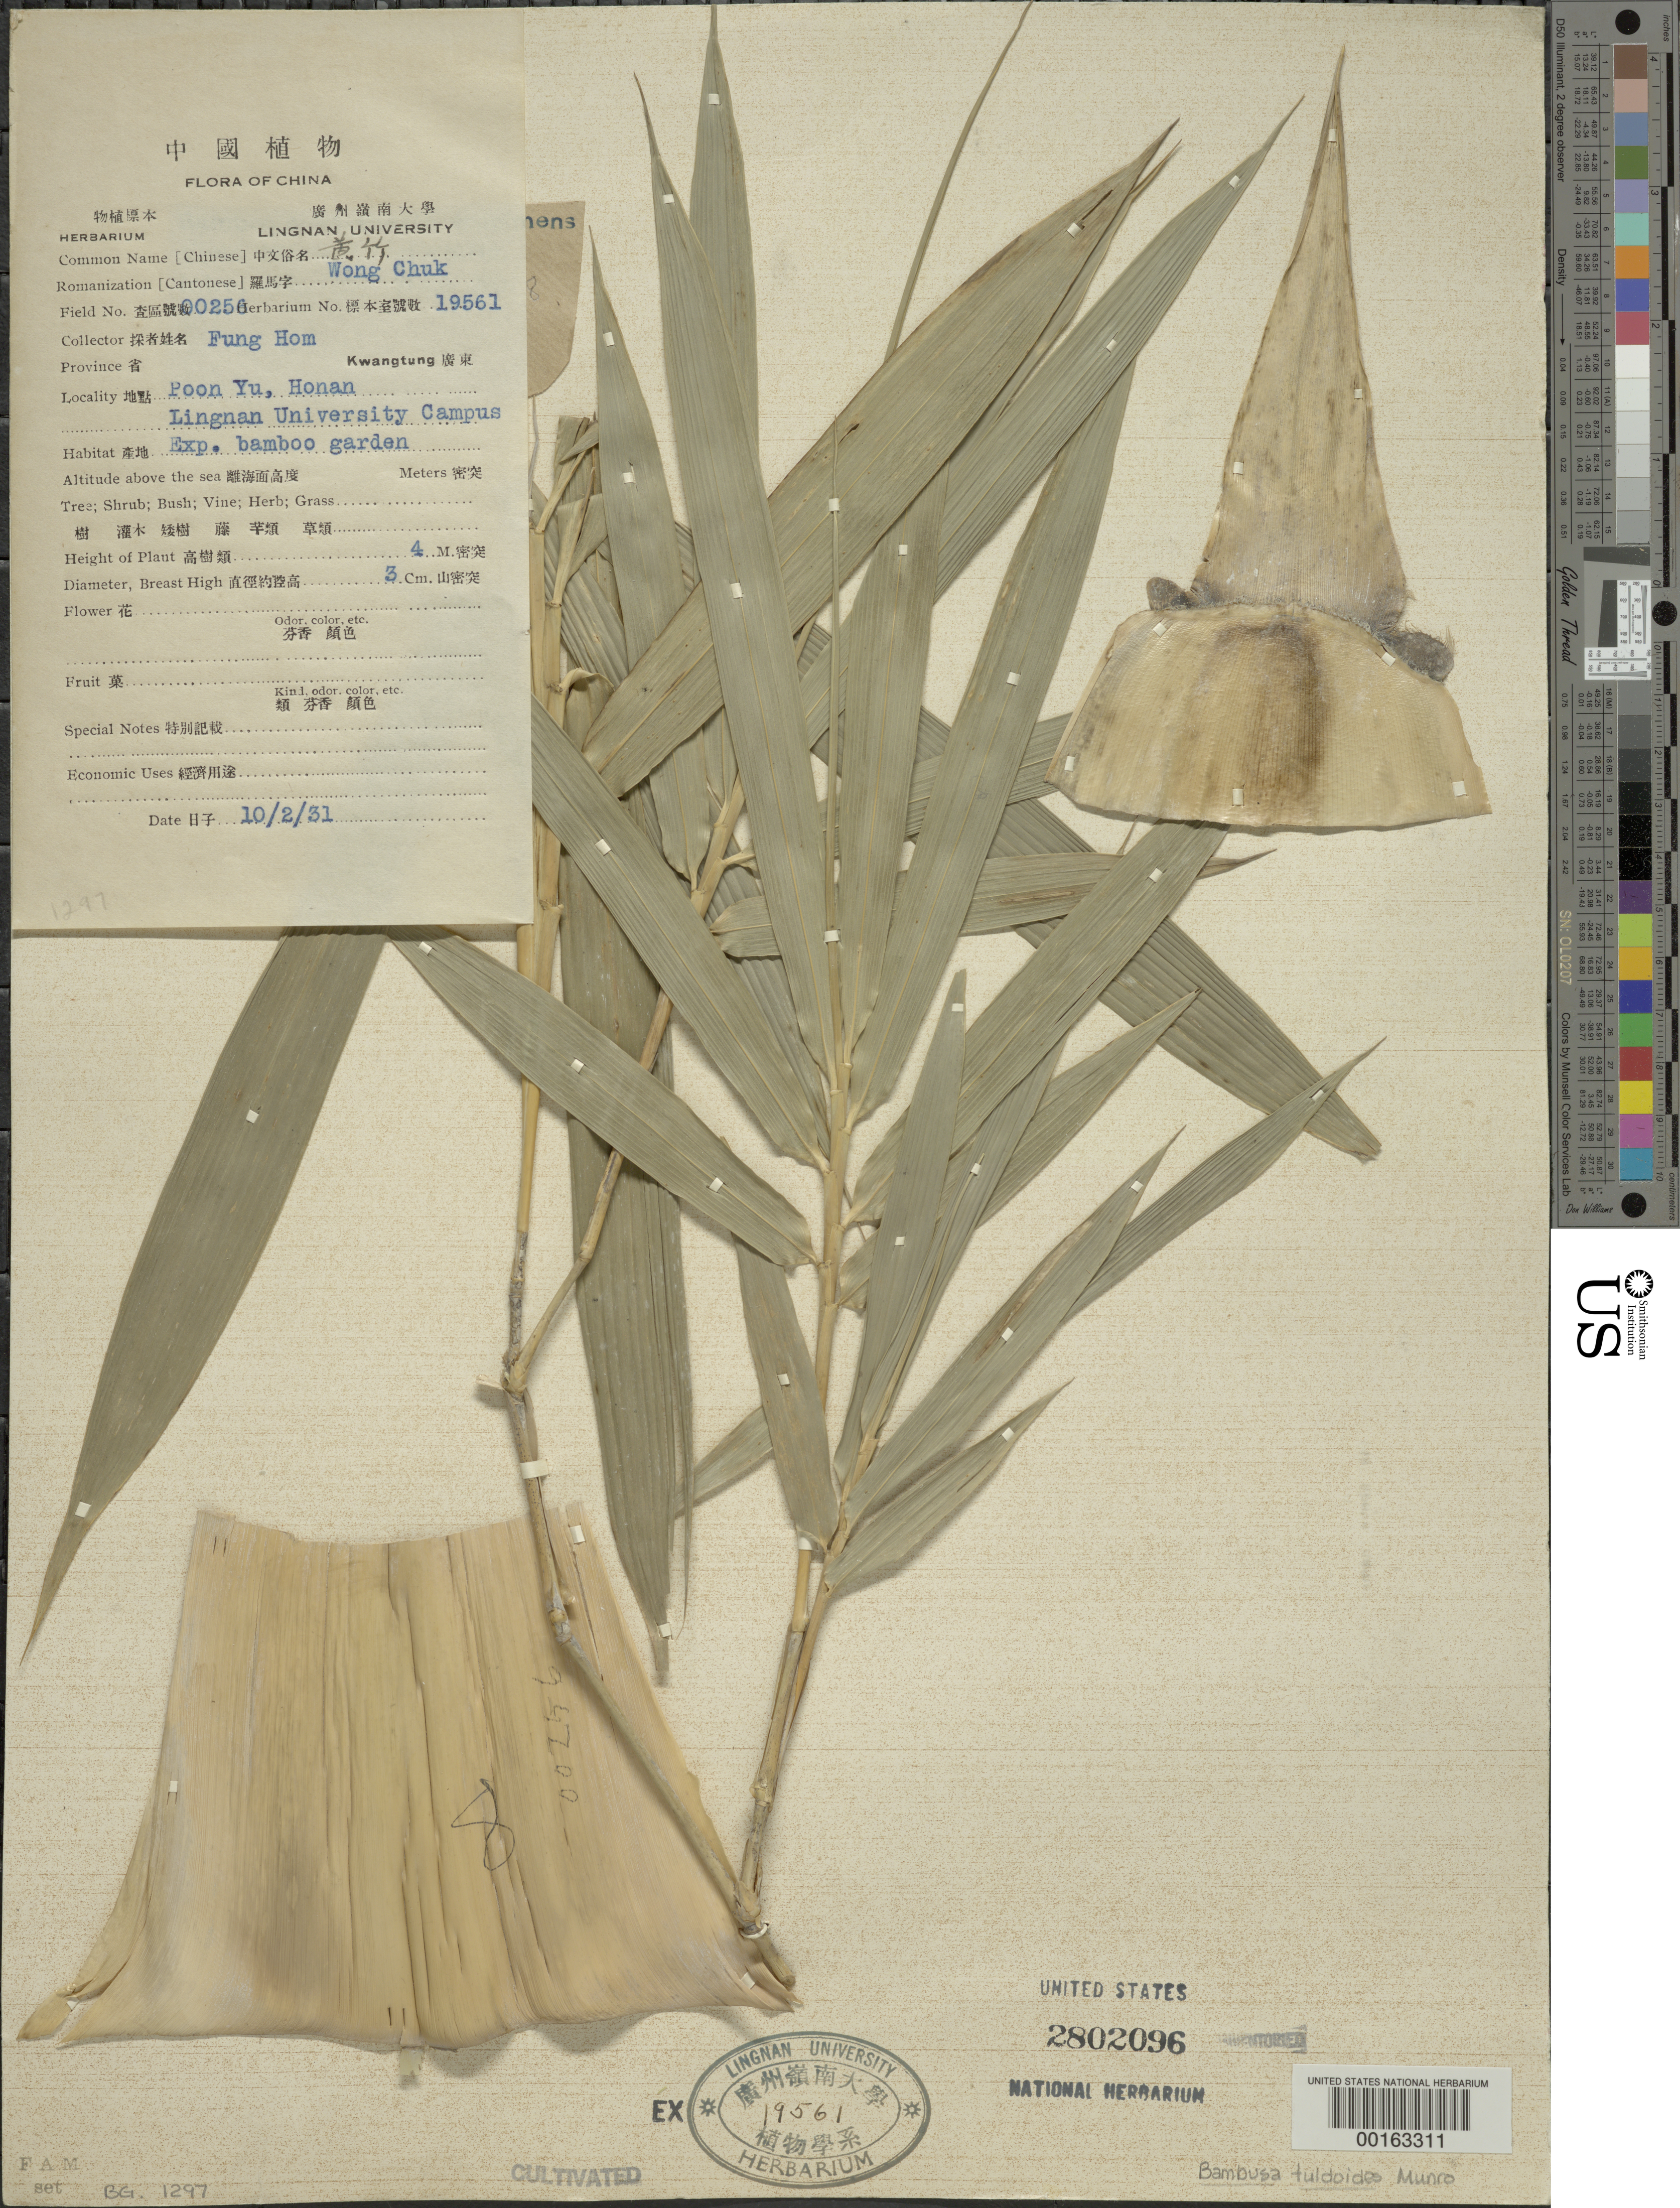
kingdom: Plantae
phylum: Tracheophyta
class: Liliopsida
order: Poales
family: Poaceae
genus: Bambusa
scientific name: Bambusa tuldoides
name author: Munro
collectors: H. L. Fung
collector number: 256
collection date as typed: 02 Oct 1931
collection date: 1931-10-02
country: China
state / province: Guangdong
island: Honam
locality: Poon Yu, Honan Lingnan University Bamboo Garden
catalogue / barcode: US 2802096